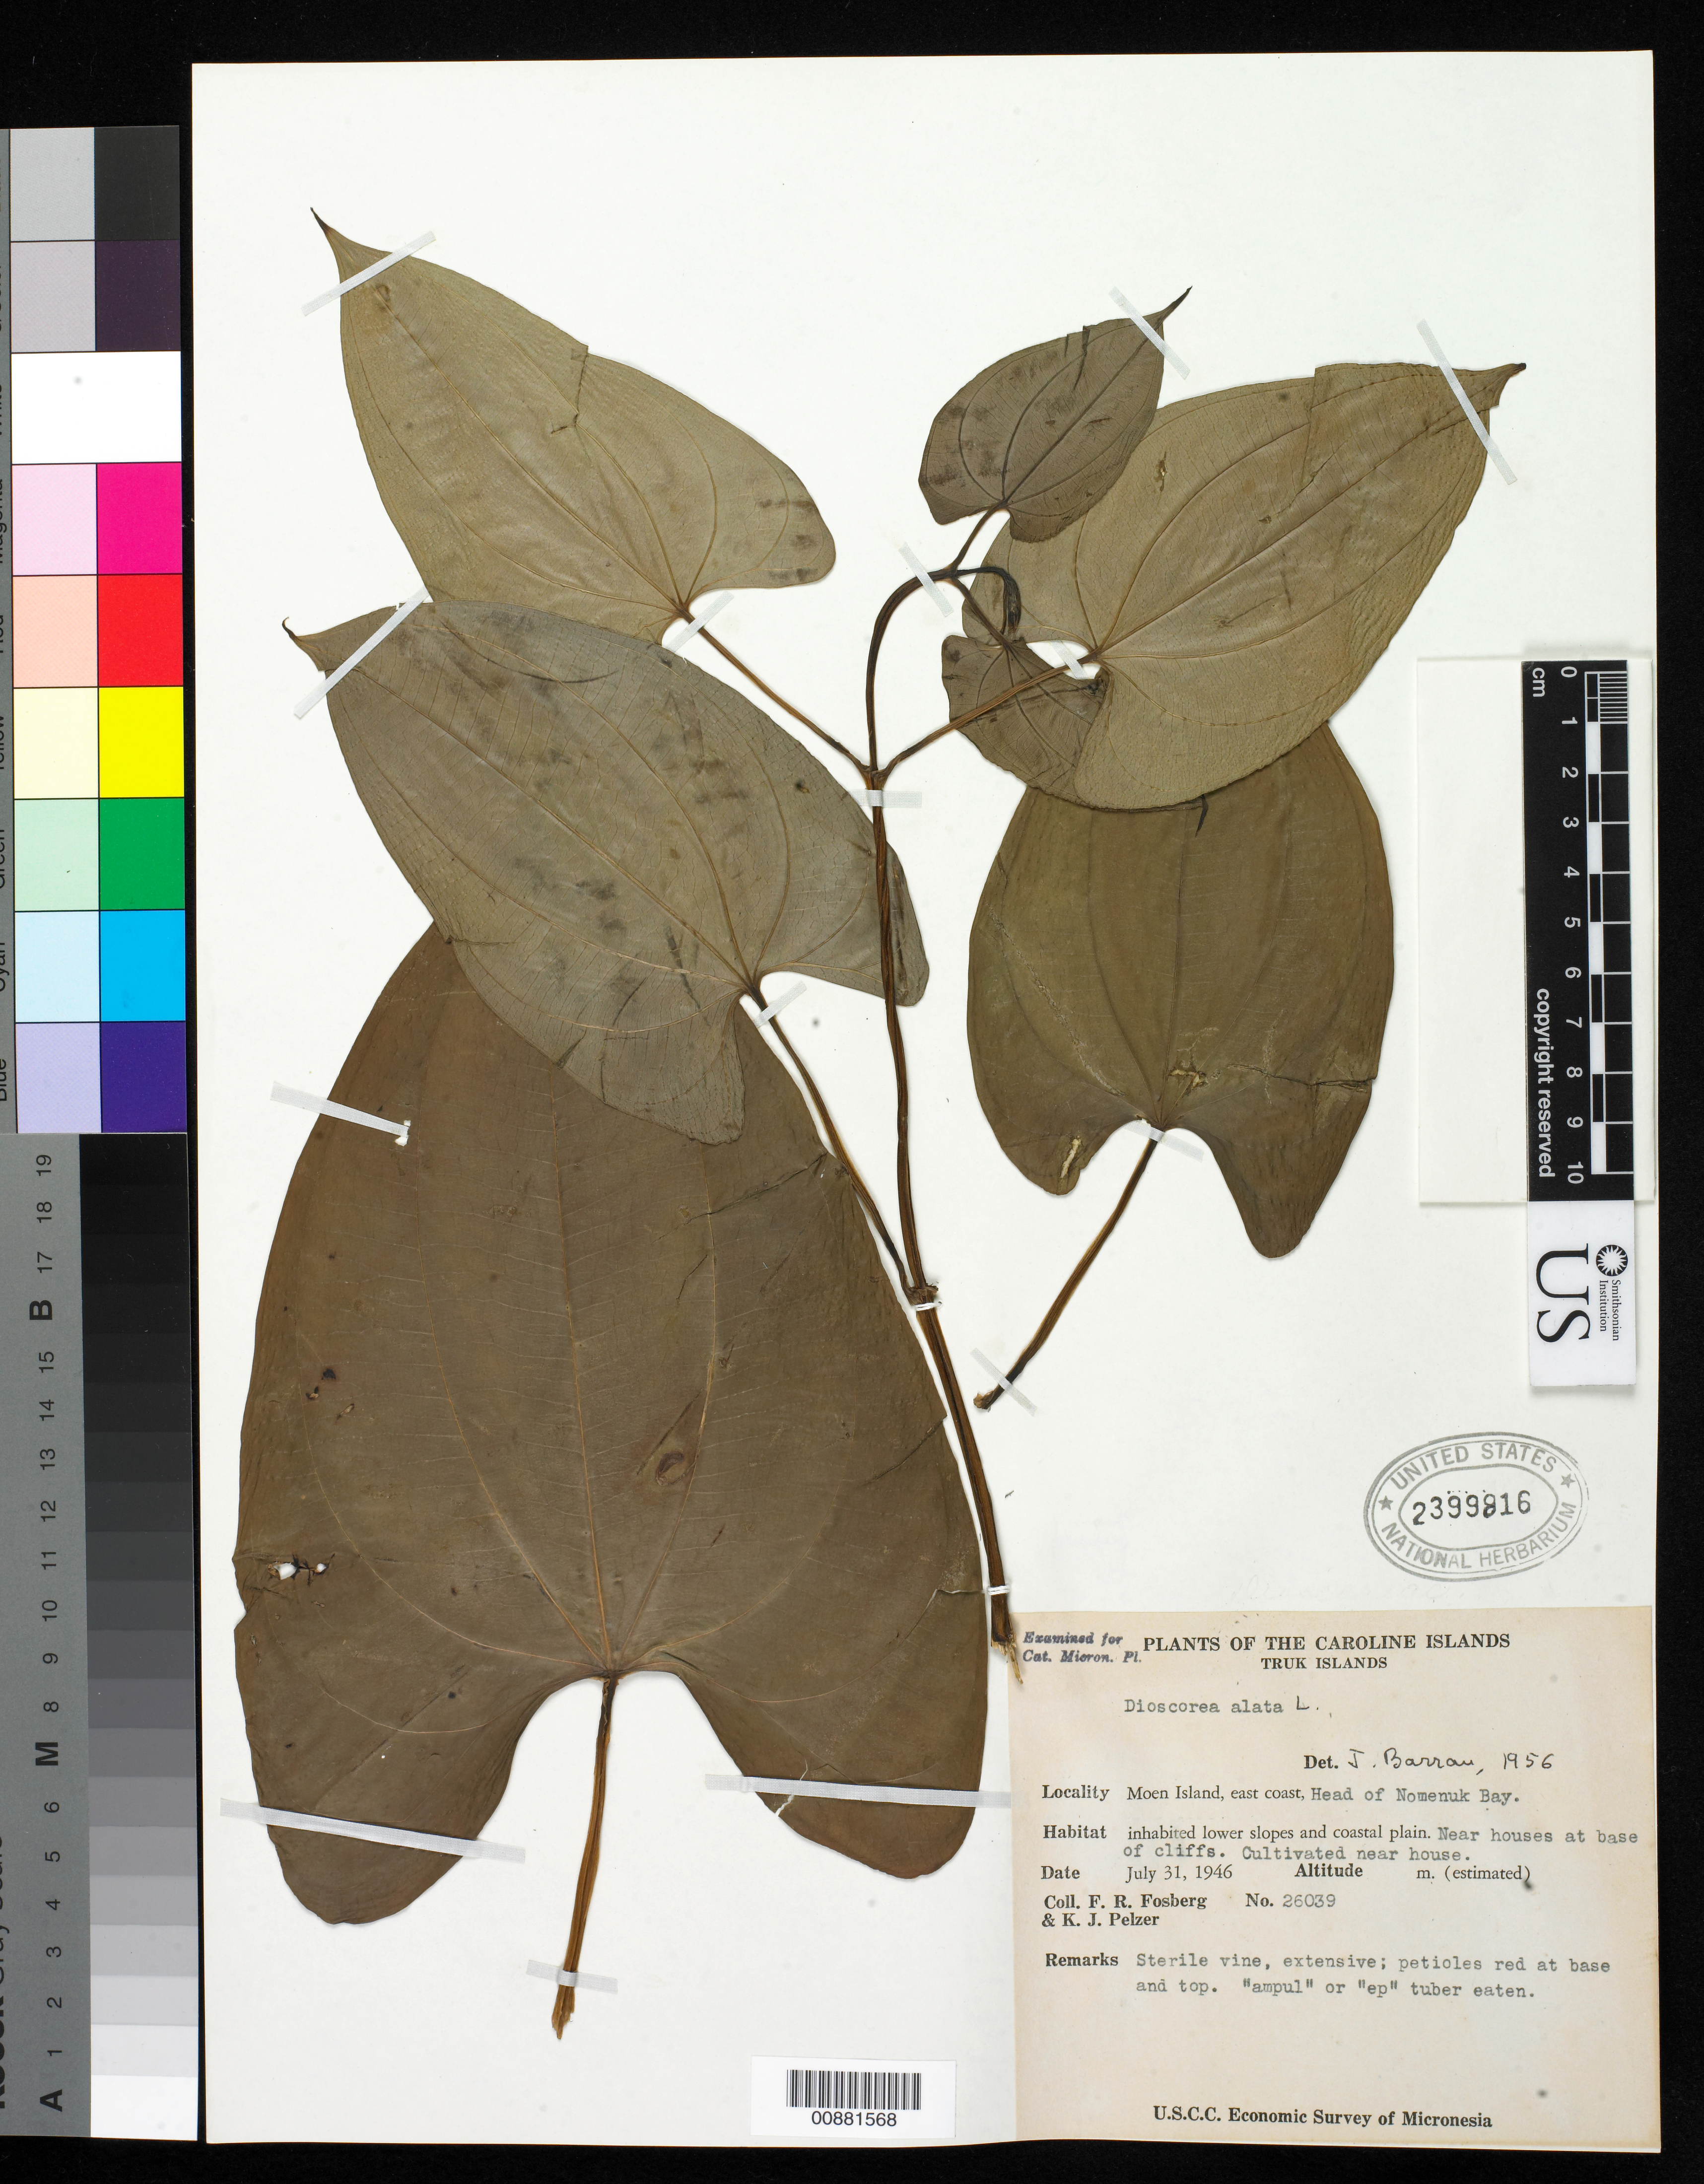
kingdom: Plantae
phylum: Tracheophyta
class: Liliopsida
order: Dioscoreales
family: Dioscoreaceae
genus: Dioscorea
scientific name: Dioscorea alata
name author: L.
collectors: F. R. Fosberg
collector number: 26039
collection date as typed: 31 Jul 1946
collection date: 1946-07-31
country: Micronesia, Federated States of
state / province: Truk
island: Moen [Wono]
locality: Moen Island, East Coast, Head of Nomenuk Bay.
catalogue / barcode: US 2399816